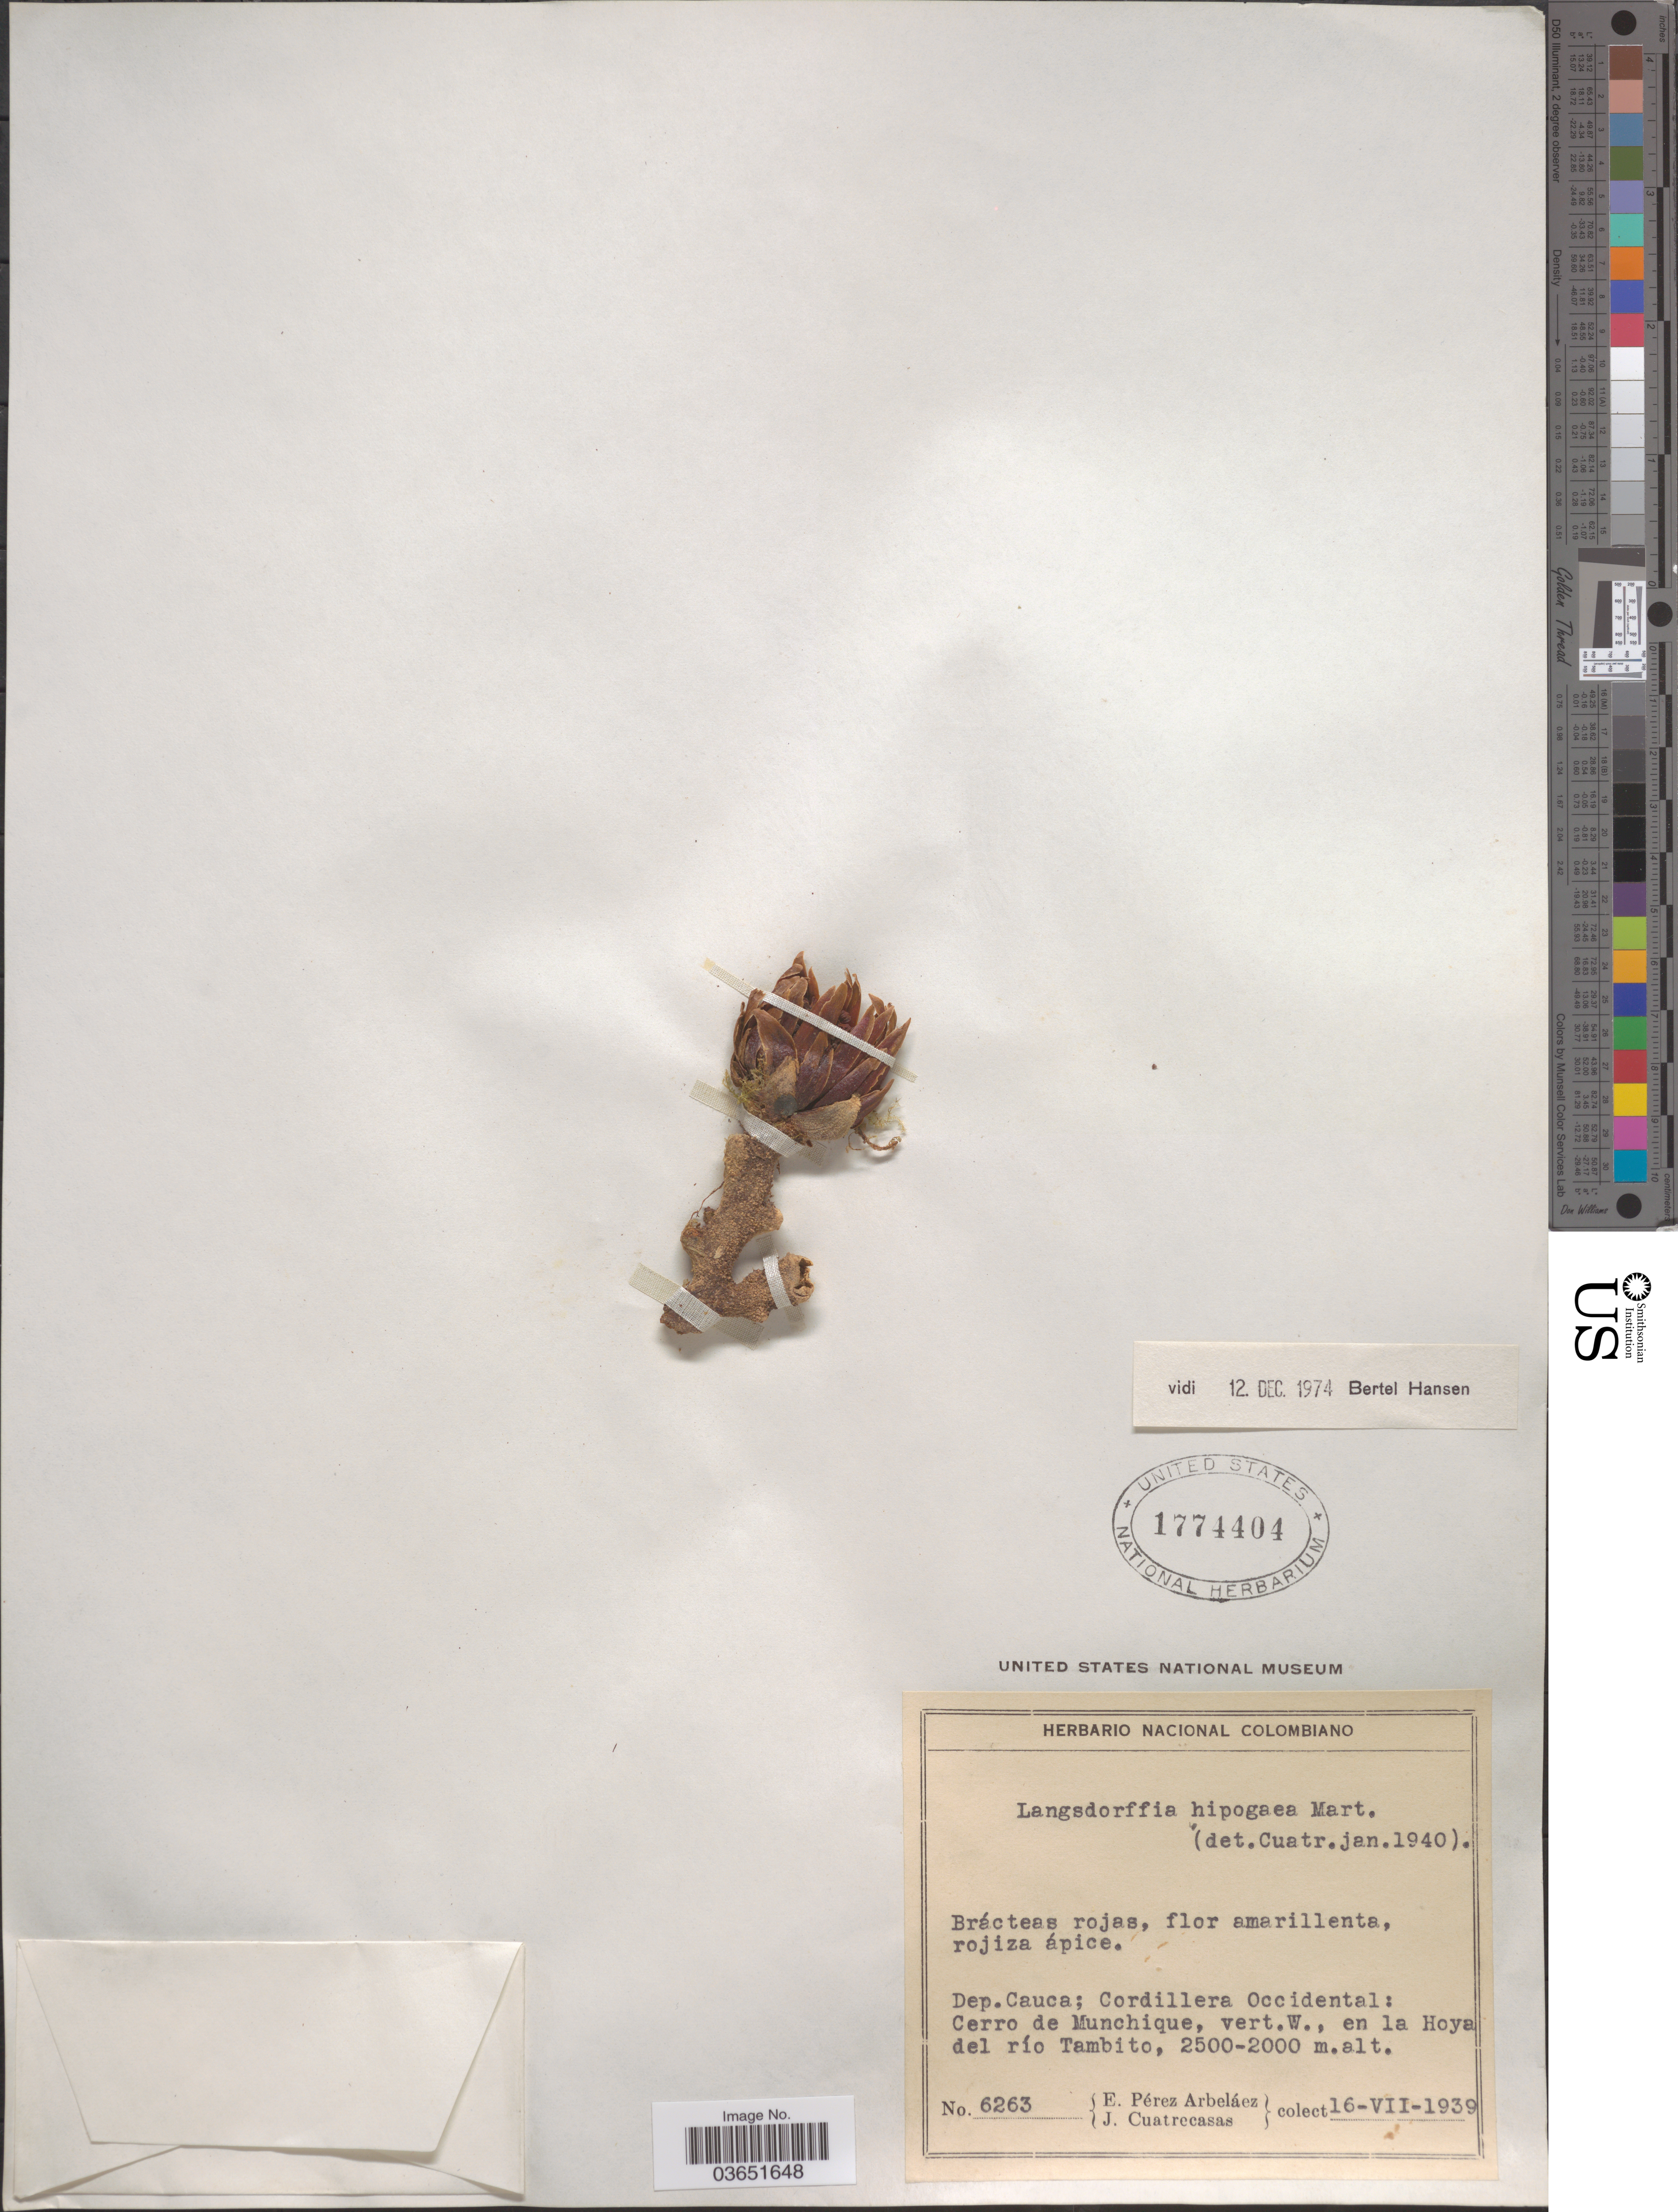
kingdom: Plantae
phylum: Tracheophyta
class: Magnoliopsida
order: Santalales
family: Balanophoraceae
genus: Langsdorffia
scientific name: Langsdorffia hypogaea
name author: Mart.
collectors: E. Pérez Arbeláez & J. Cuatrecasas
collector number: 6263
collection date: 1939-07-16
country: Colombia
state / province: Cauca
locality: Dep. Cauca; Cordillera Occidental: Cerro de Munchique, ver. W., en la Hoya del río Tambito.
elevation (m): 2000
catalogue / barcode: US 1774404